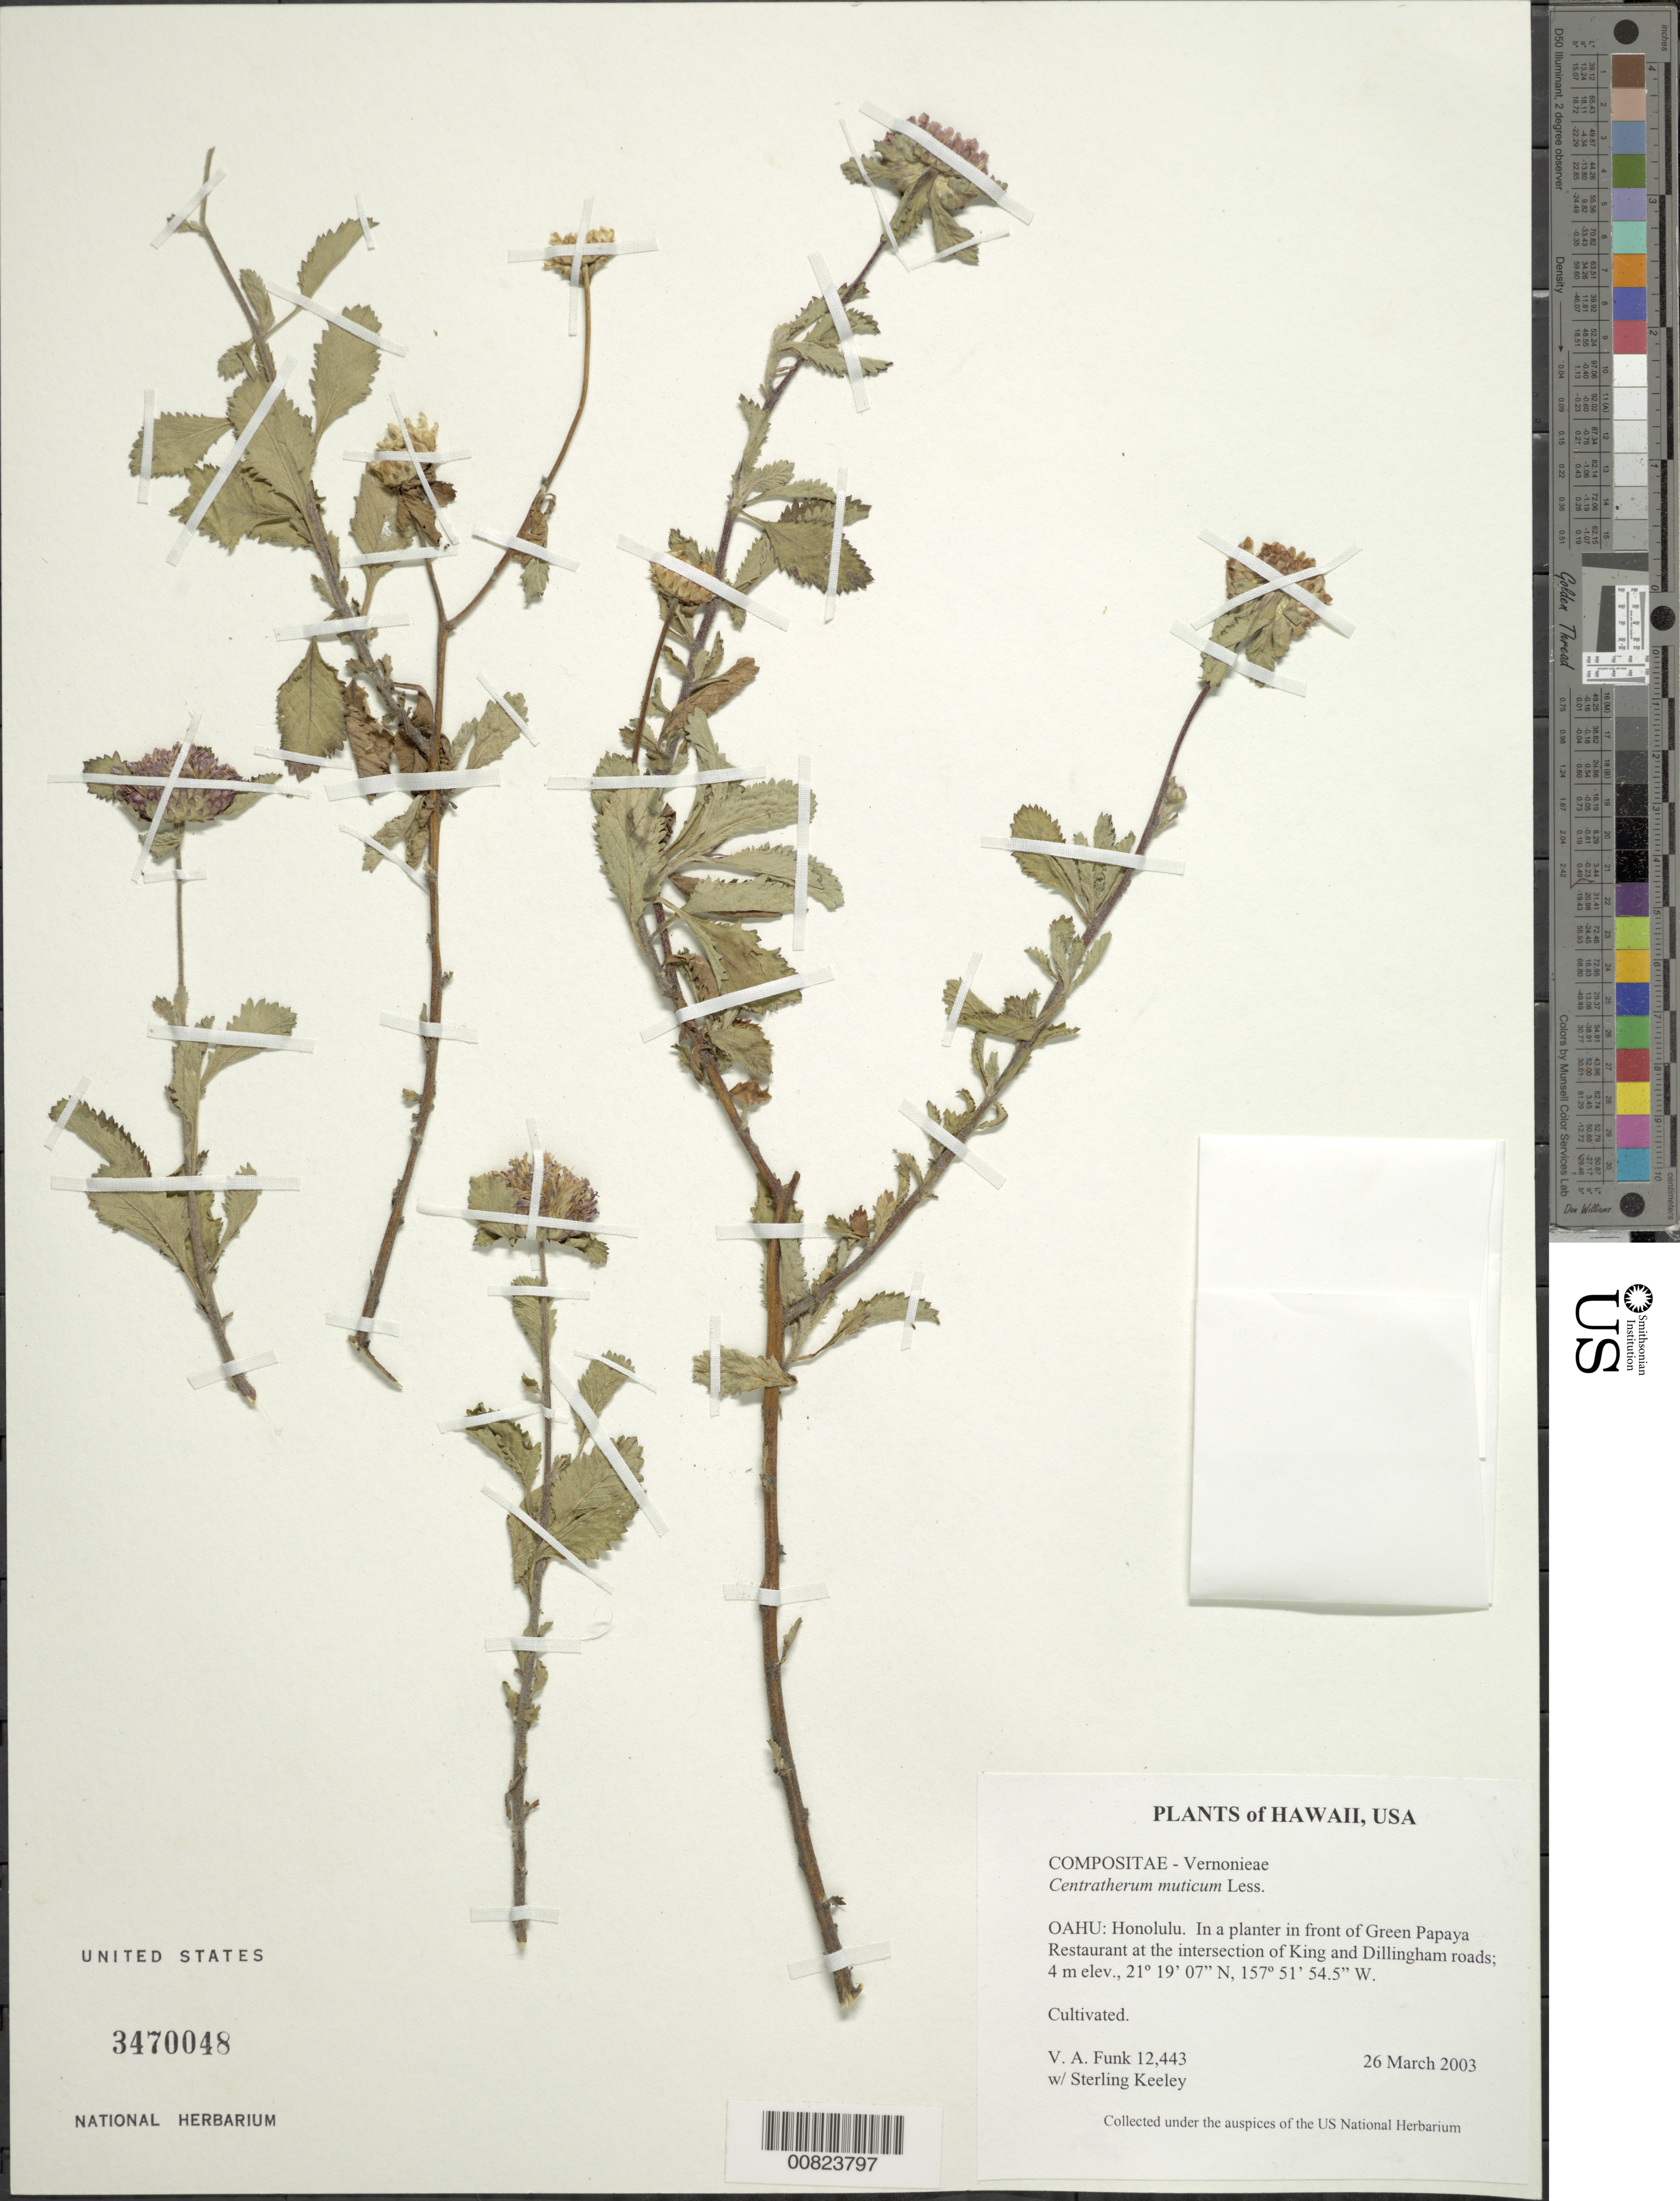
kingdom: Plantae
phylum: Tracheophyta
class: Magnoliopsida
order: Asterales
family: Asteraceae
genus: Centratherum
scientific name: Centratherum punctatum subsp. punctatum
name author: Cass.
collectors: V. Funk & S. Keeley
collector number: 12443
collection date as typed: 26 Mar 2003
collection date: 2003-03-26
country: United States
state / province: Hawaii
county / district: Honolulu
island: Oahu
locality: Honolulu, in a planter in front of Green Papaya Restaurant at the intersection of King and dillingham roads.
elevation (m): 4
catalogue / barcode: US 3470004